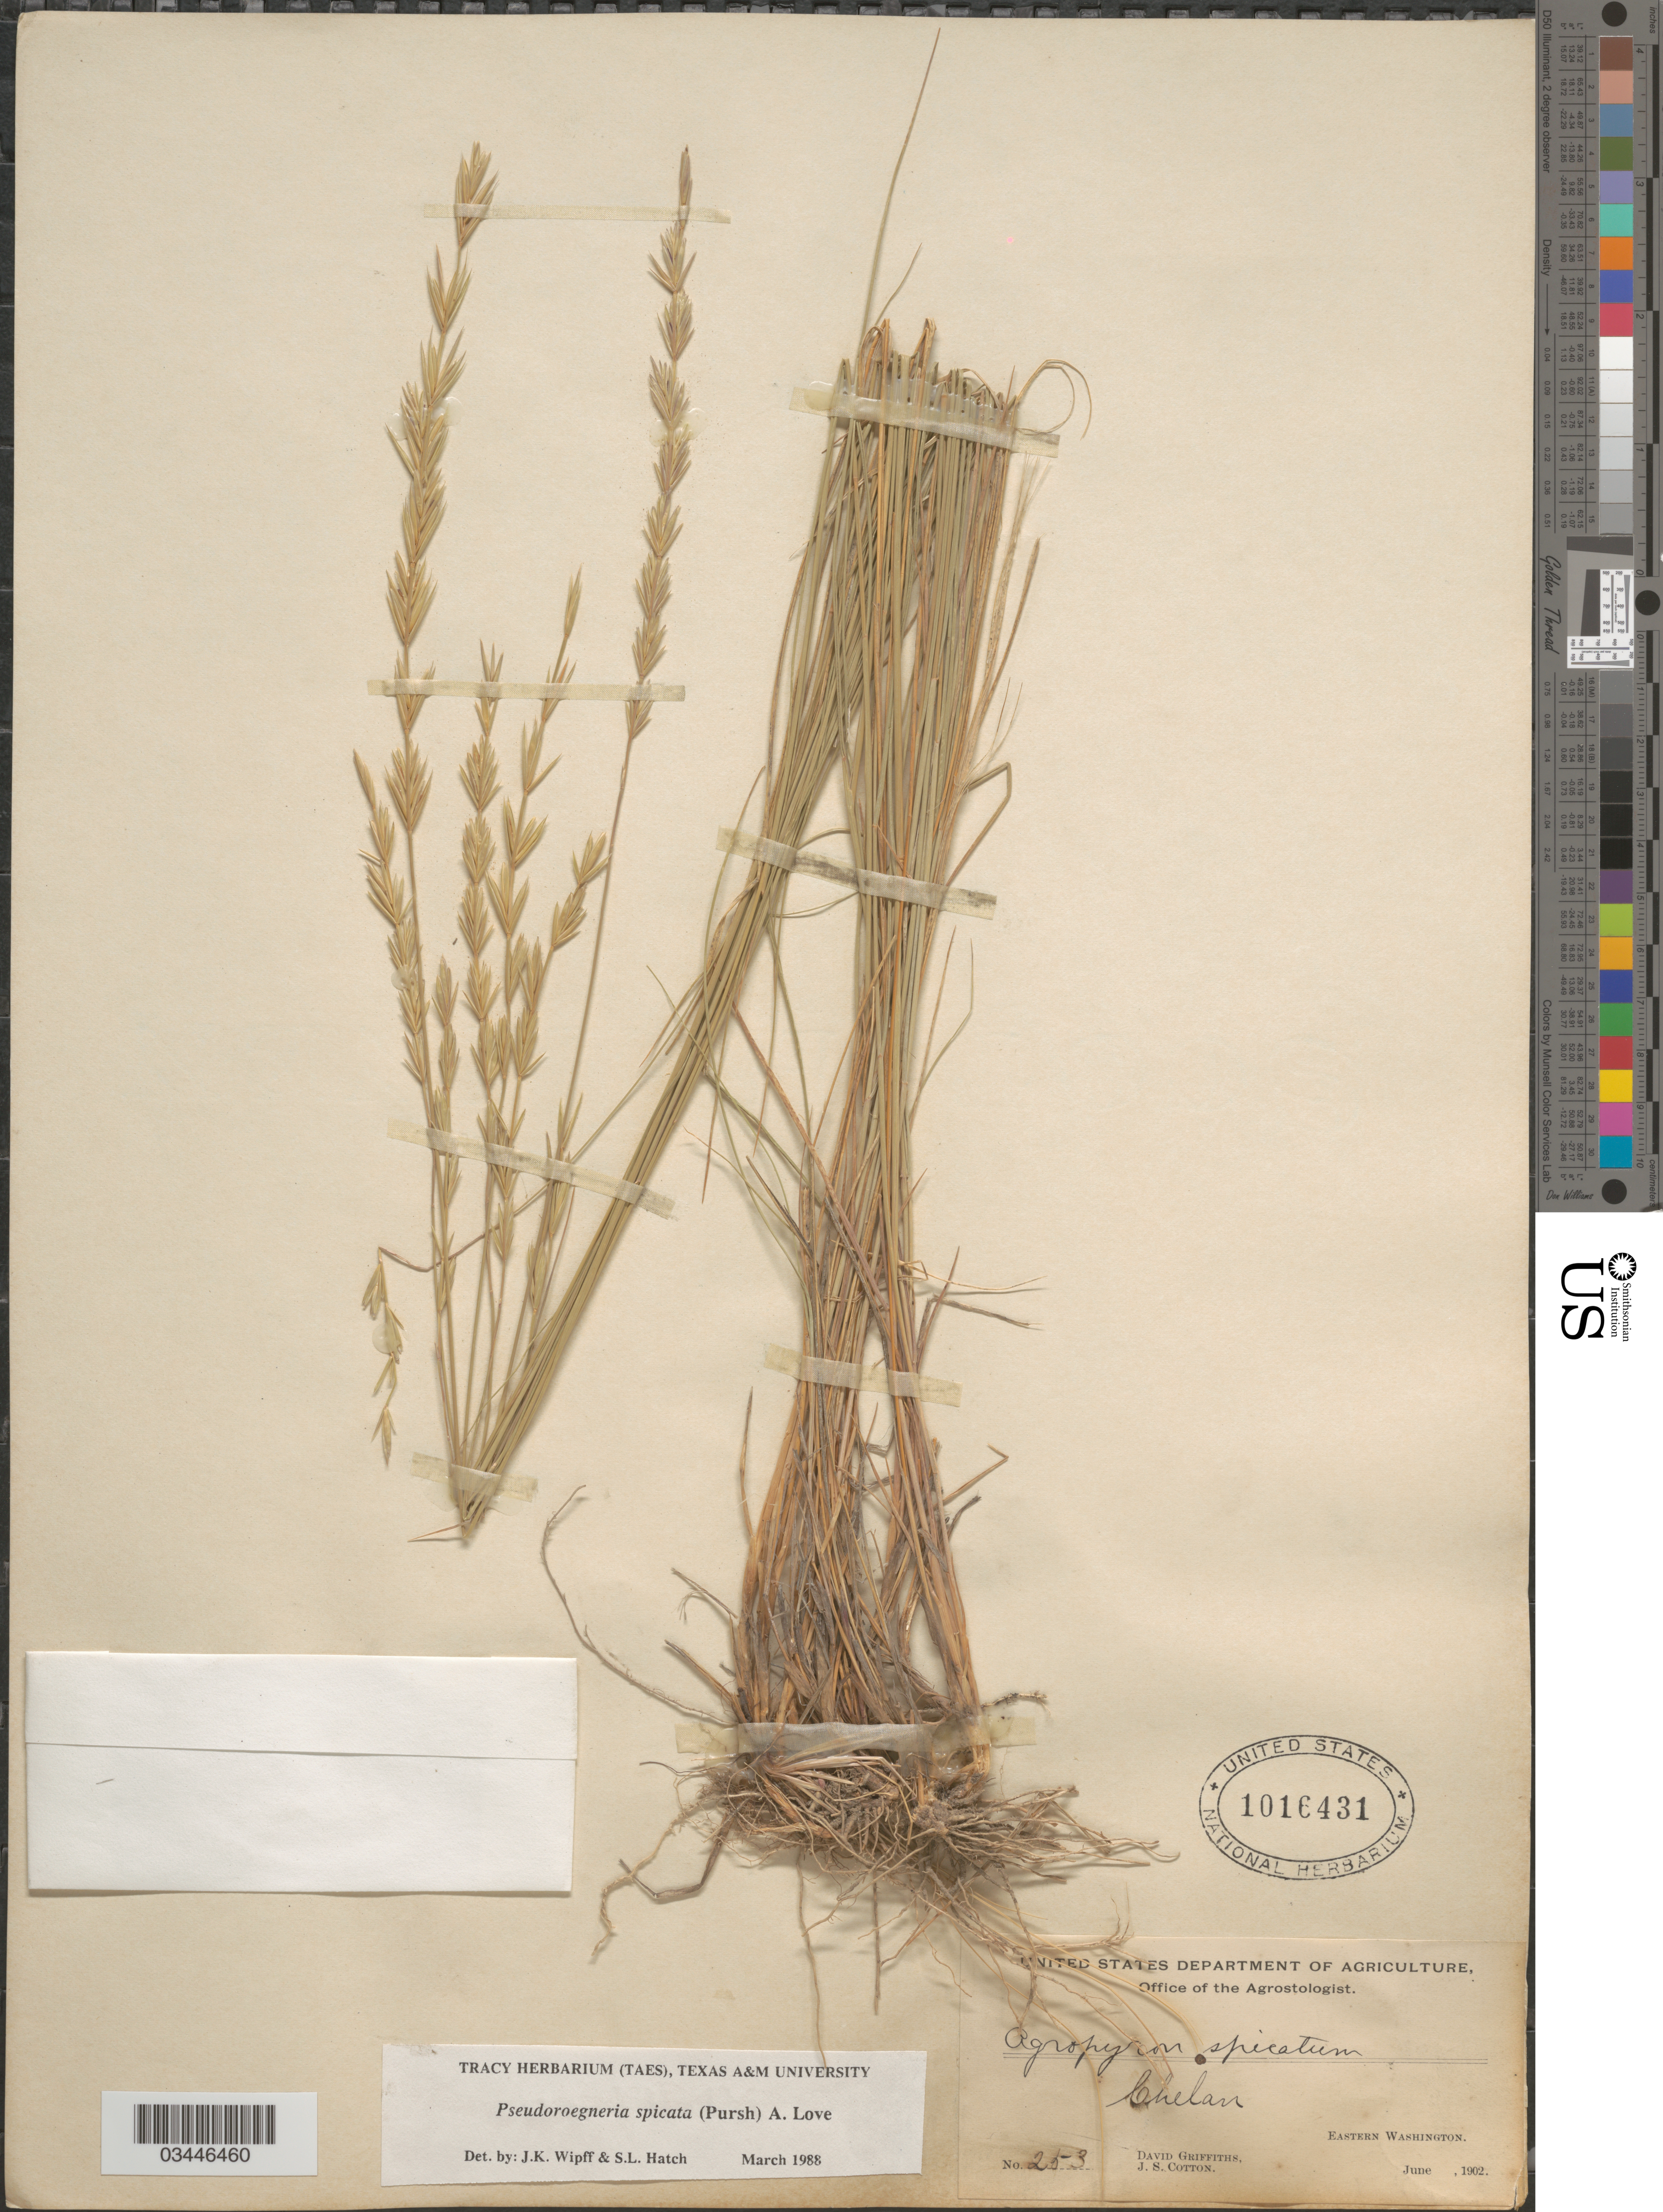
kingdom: Plantae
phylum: Tracheophyta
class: Liliopsida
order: Poales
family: Poaceae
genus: Pseudoroegneria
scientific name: Pseudoroegneria spicata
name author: (Pursh) Á. Löve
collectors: D. Griffiths & J. S. Cotton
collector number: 253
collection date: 1902-06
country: United States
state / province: Washington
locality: Chelan. Eastern Washington.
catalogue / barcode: US 1016431